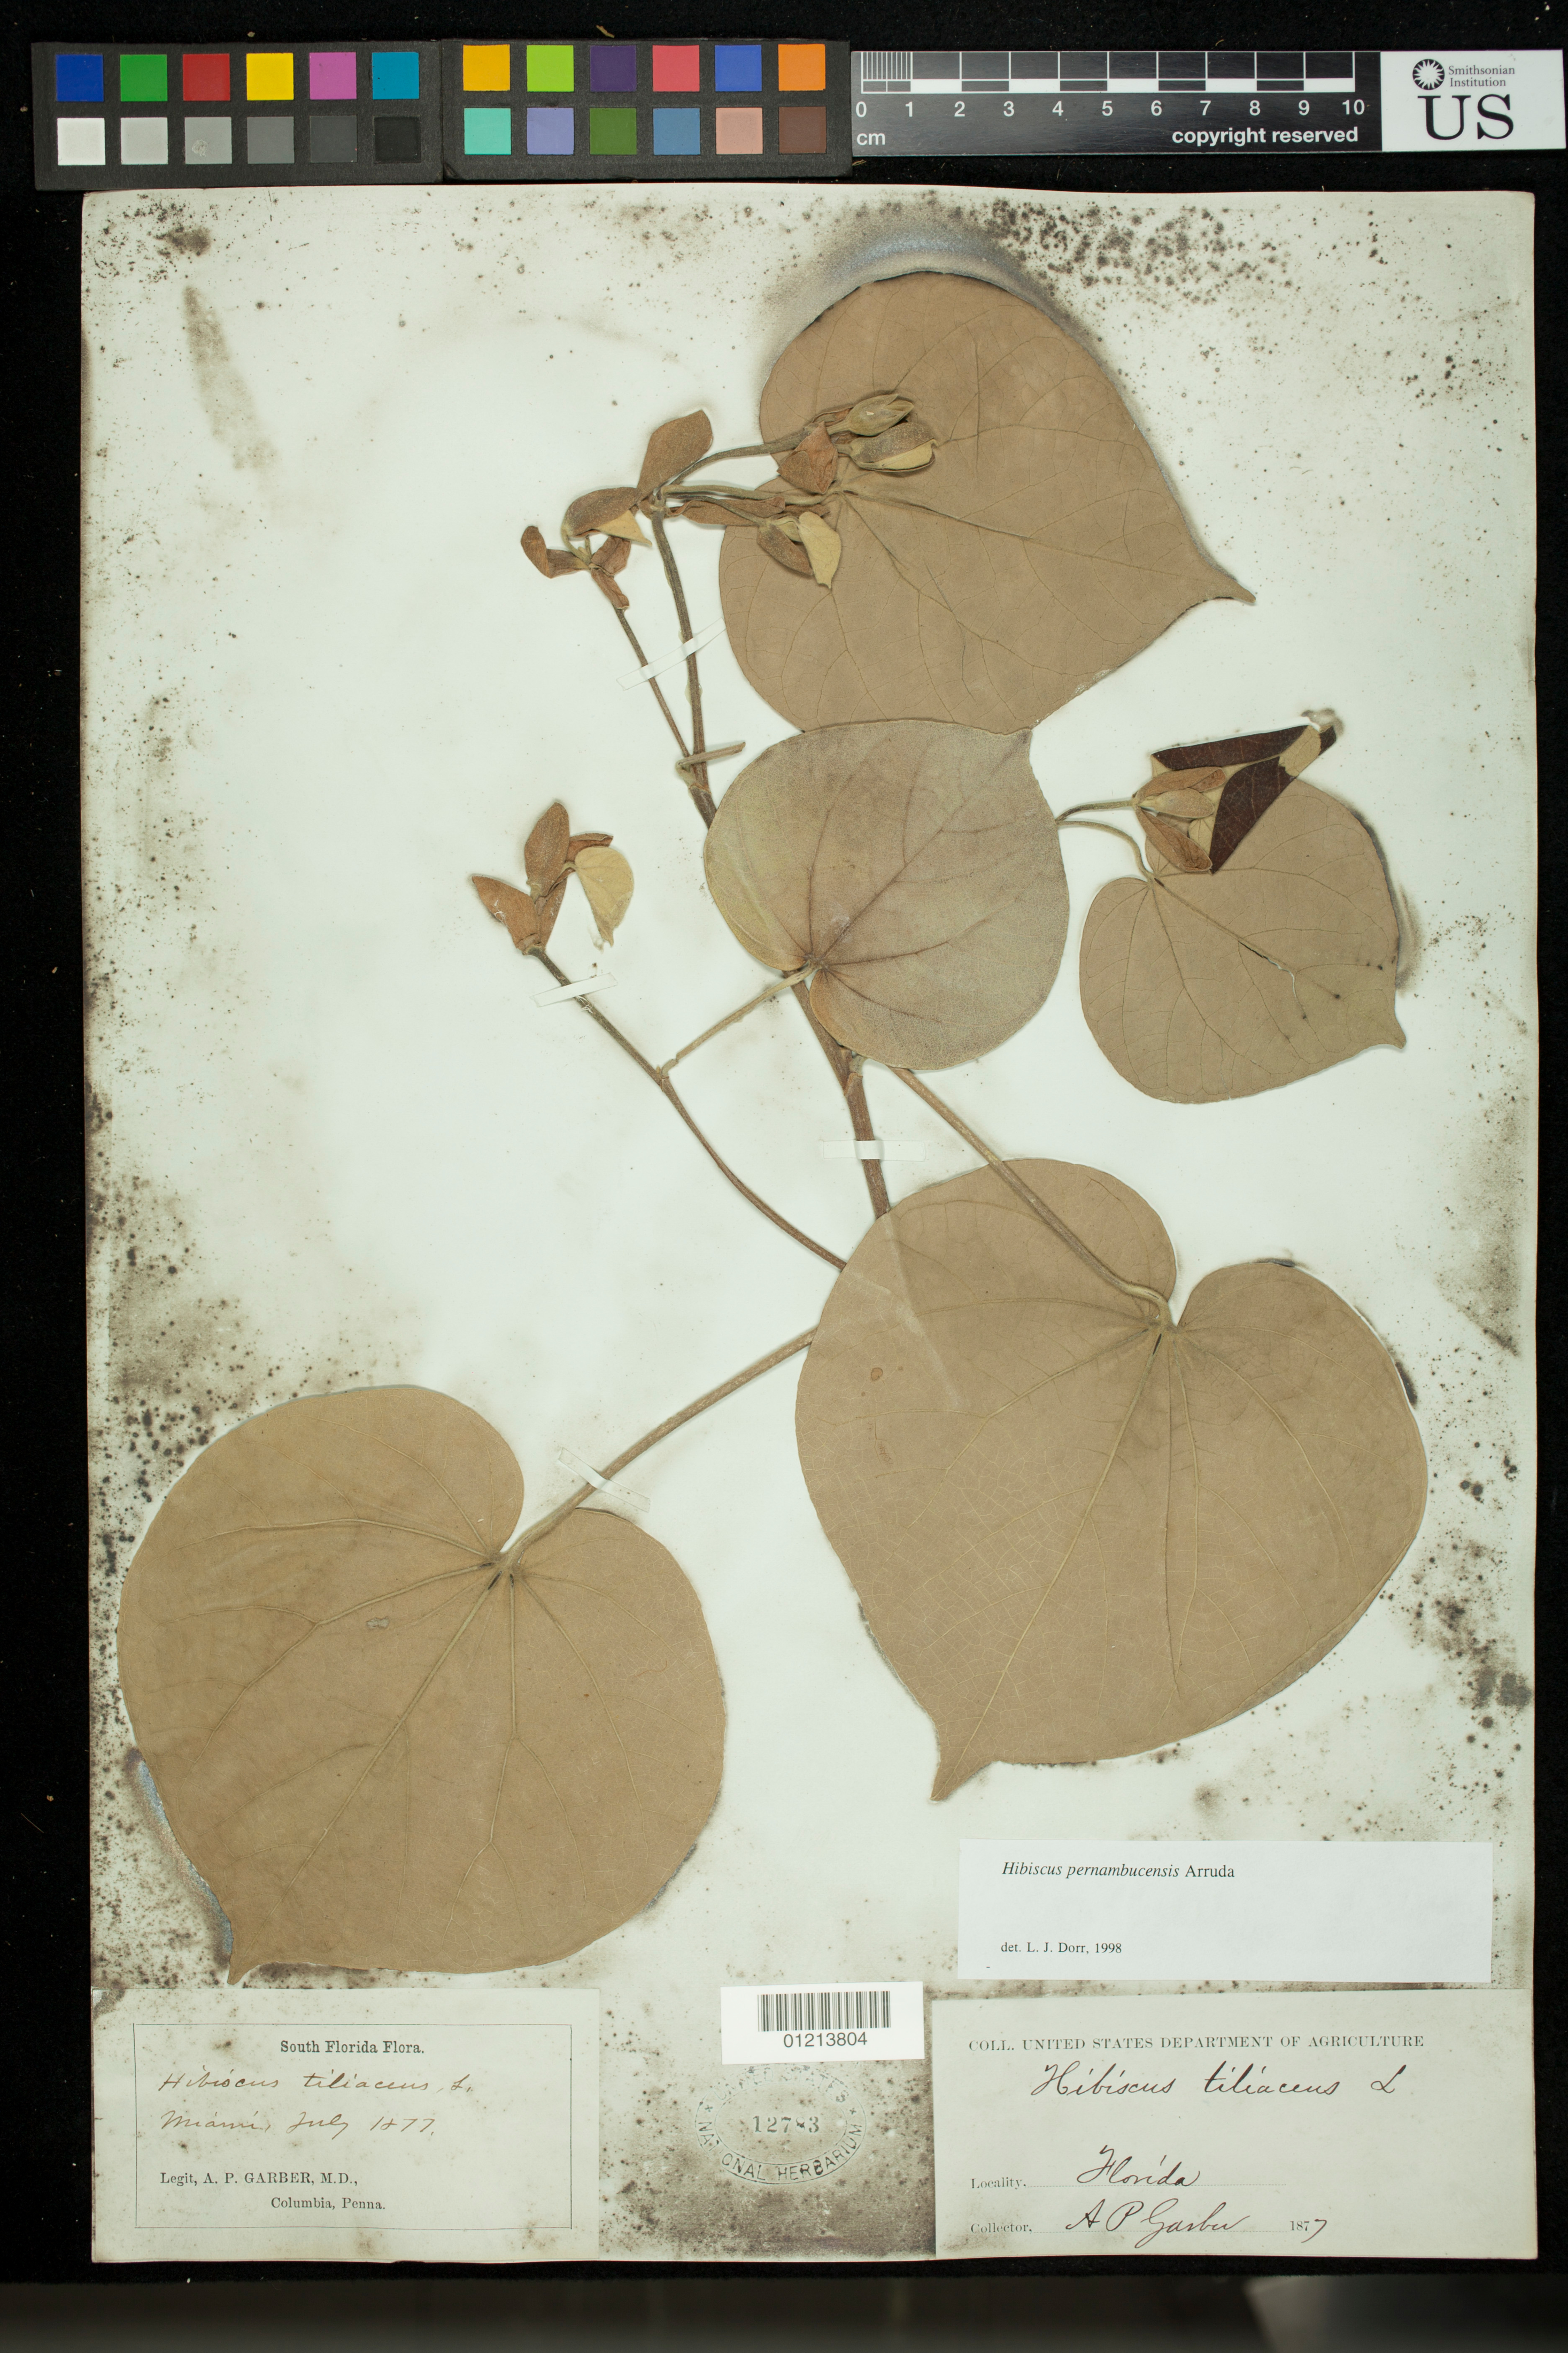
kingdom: Plantae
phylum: Tracheophyta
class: Magnoliopsida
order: Malvales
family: Malvaceae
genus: Talipariti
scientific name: Talipariti tiliaceum var. pernambucense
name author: (Arruda) Fryxell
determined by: Dorr, Laurence J., Curator (BOT), Smithsonian Institution - National Museum of Natural History (UNITED STATES)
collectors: A. P. Garber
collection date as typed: Jul 1877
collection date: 1877-07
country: United States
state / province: Florida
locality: Miami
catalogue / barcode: US 12783